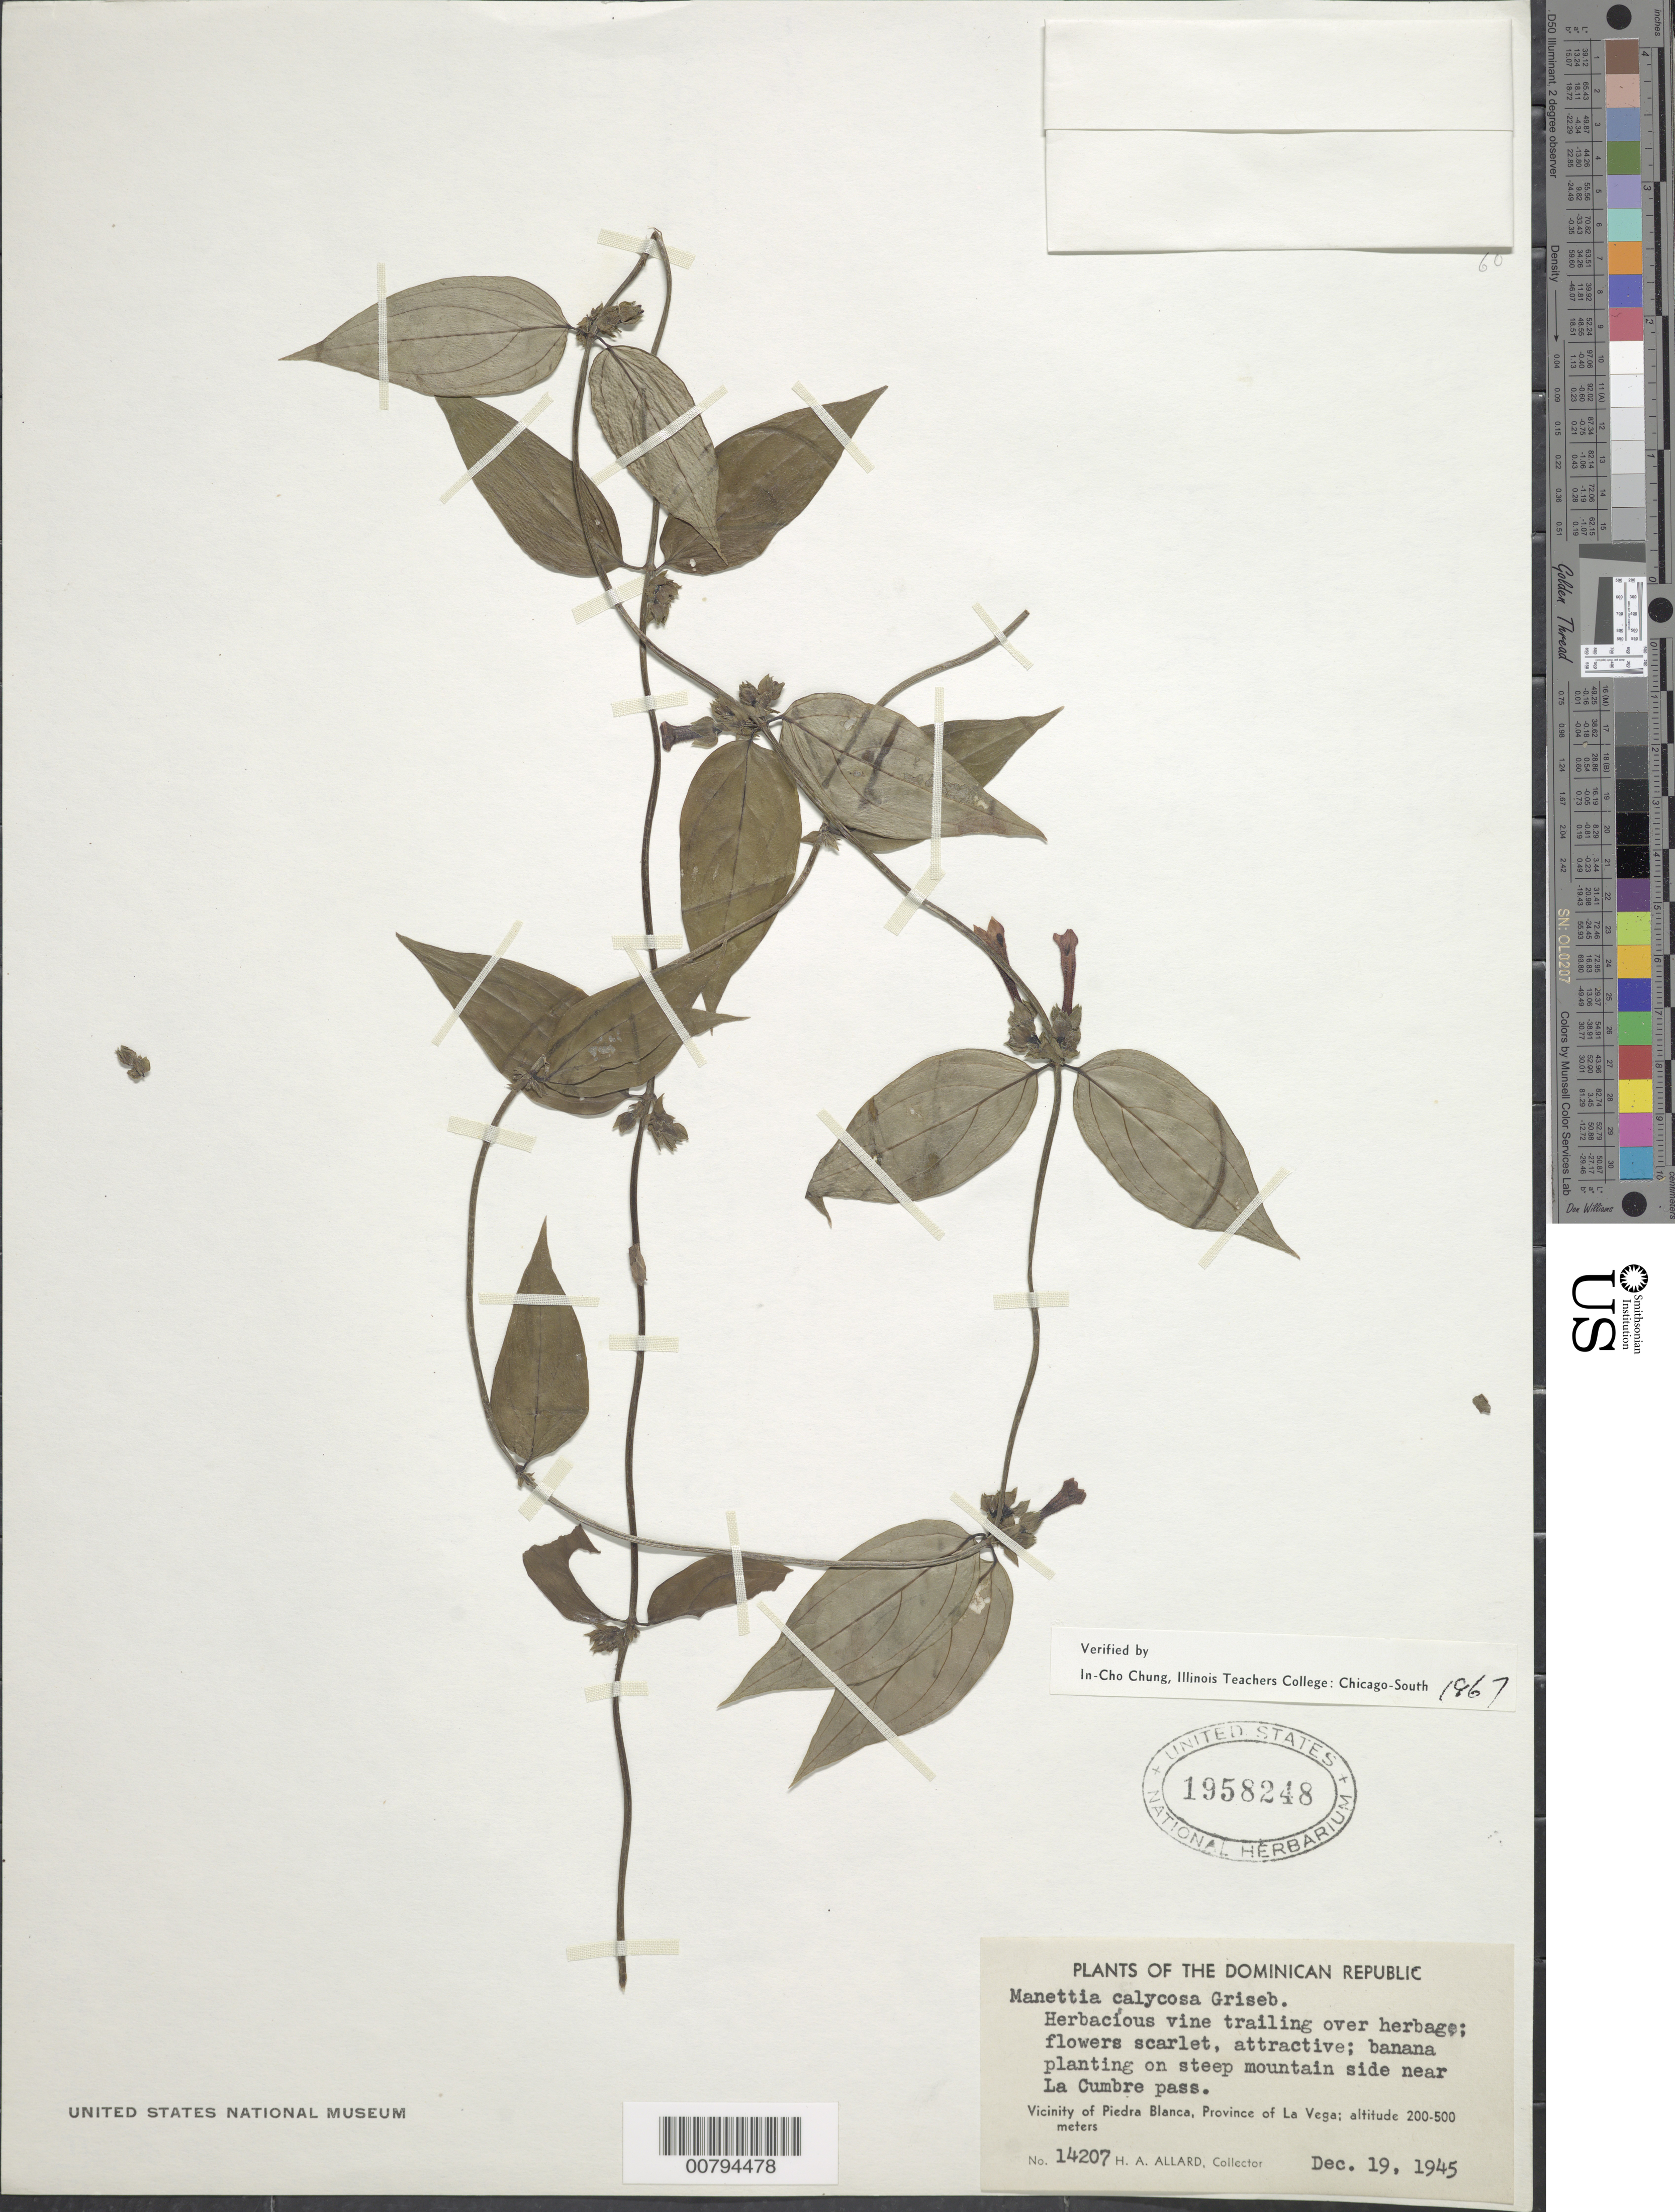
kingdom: Plantae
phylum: Tracheophyta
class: Magnoliopsida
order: Gentianales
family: Rubiaceae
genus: Manettia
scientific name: Manettia calycosa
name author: Griseb.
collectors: H. A. Allard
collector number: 14207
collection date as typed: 19 Dec 1945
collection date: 1945-12-19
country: Dominican Republic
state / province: La Vega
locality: Banana planting on steep mountainside, near La Cumbre Pass. Vicinity of Piedra Blanca.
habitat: Banana planting on steep mountainside. Trailing over herbage.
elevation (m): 200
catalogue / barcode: US 1958248